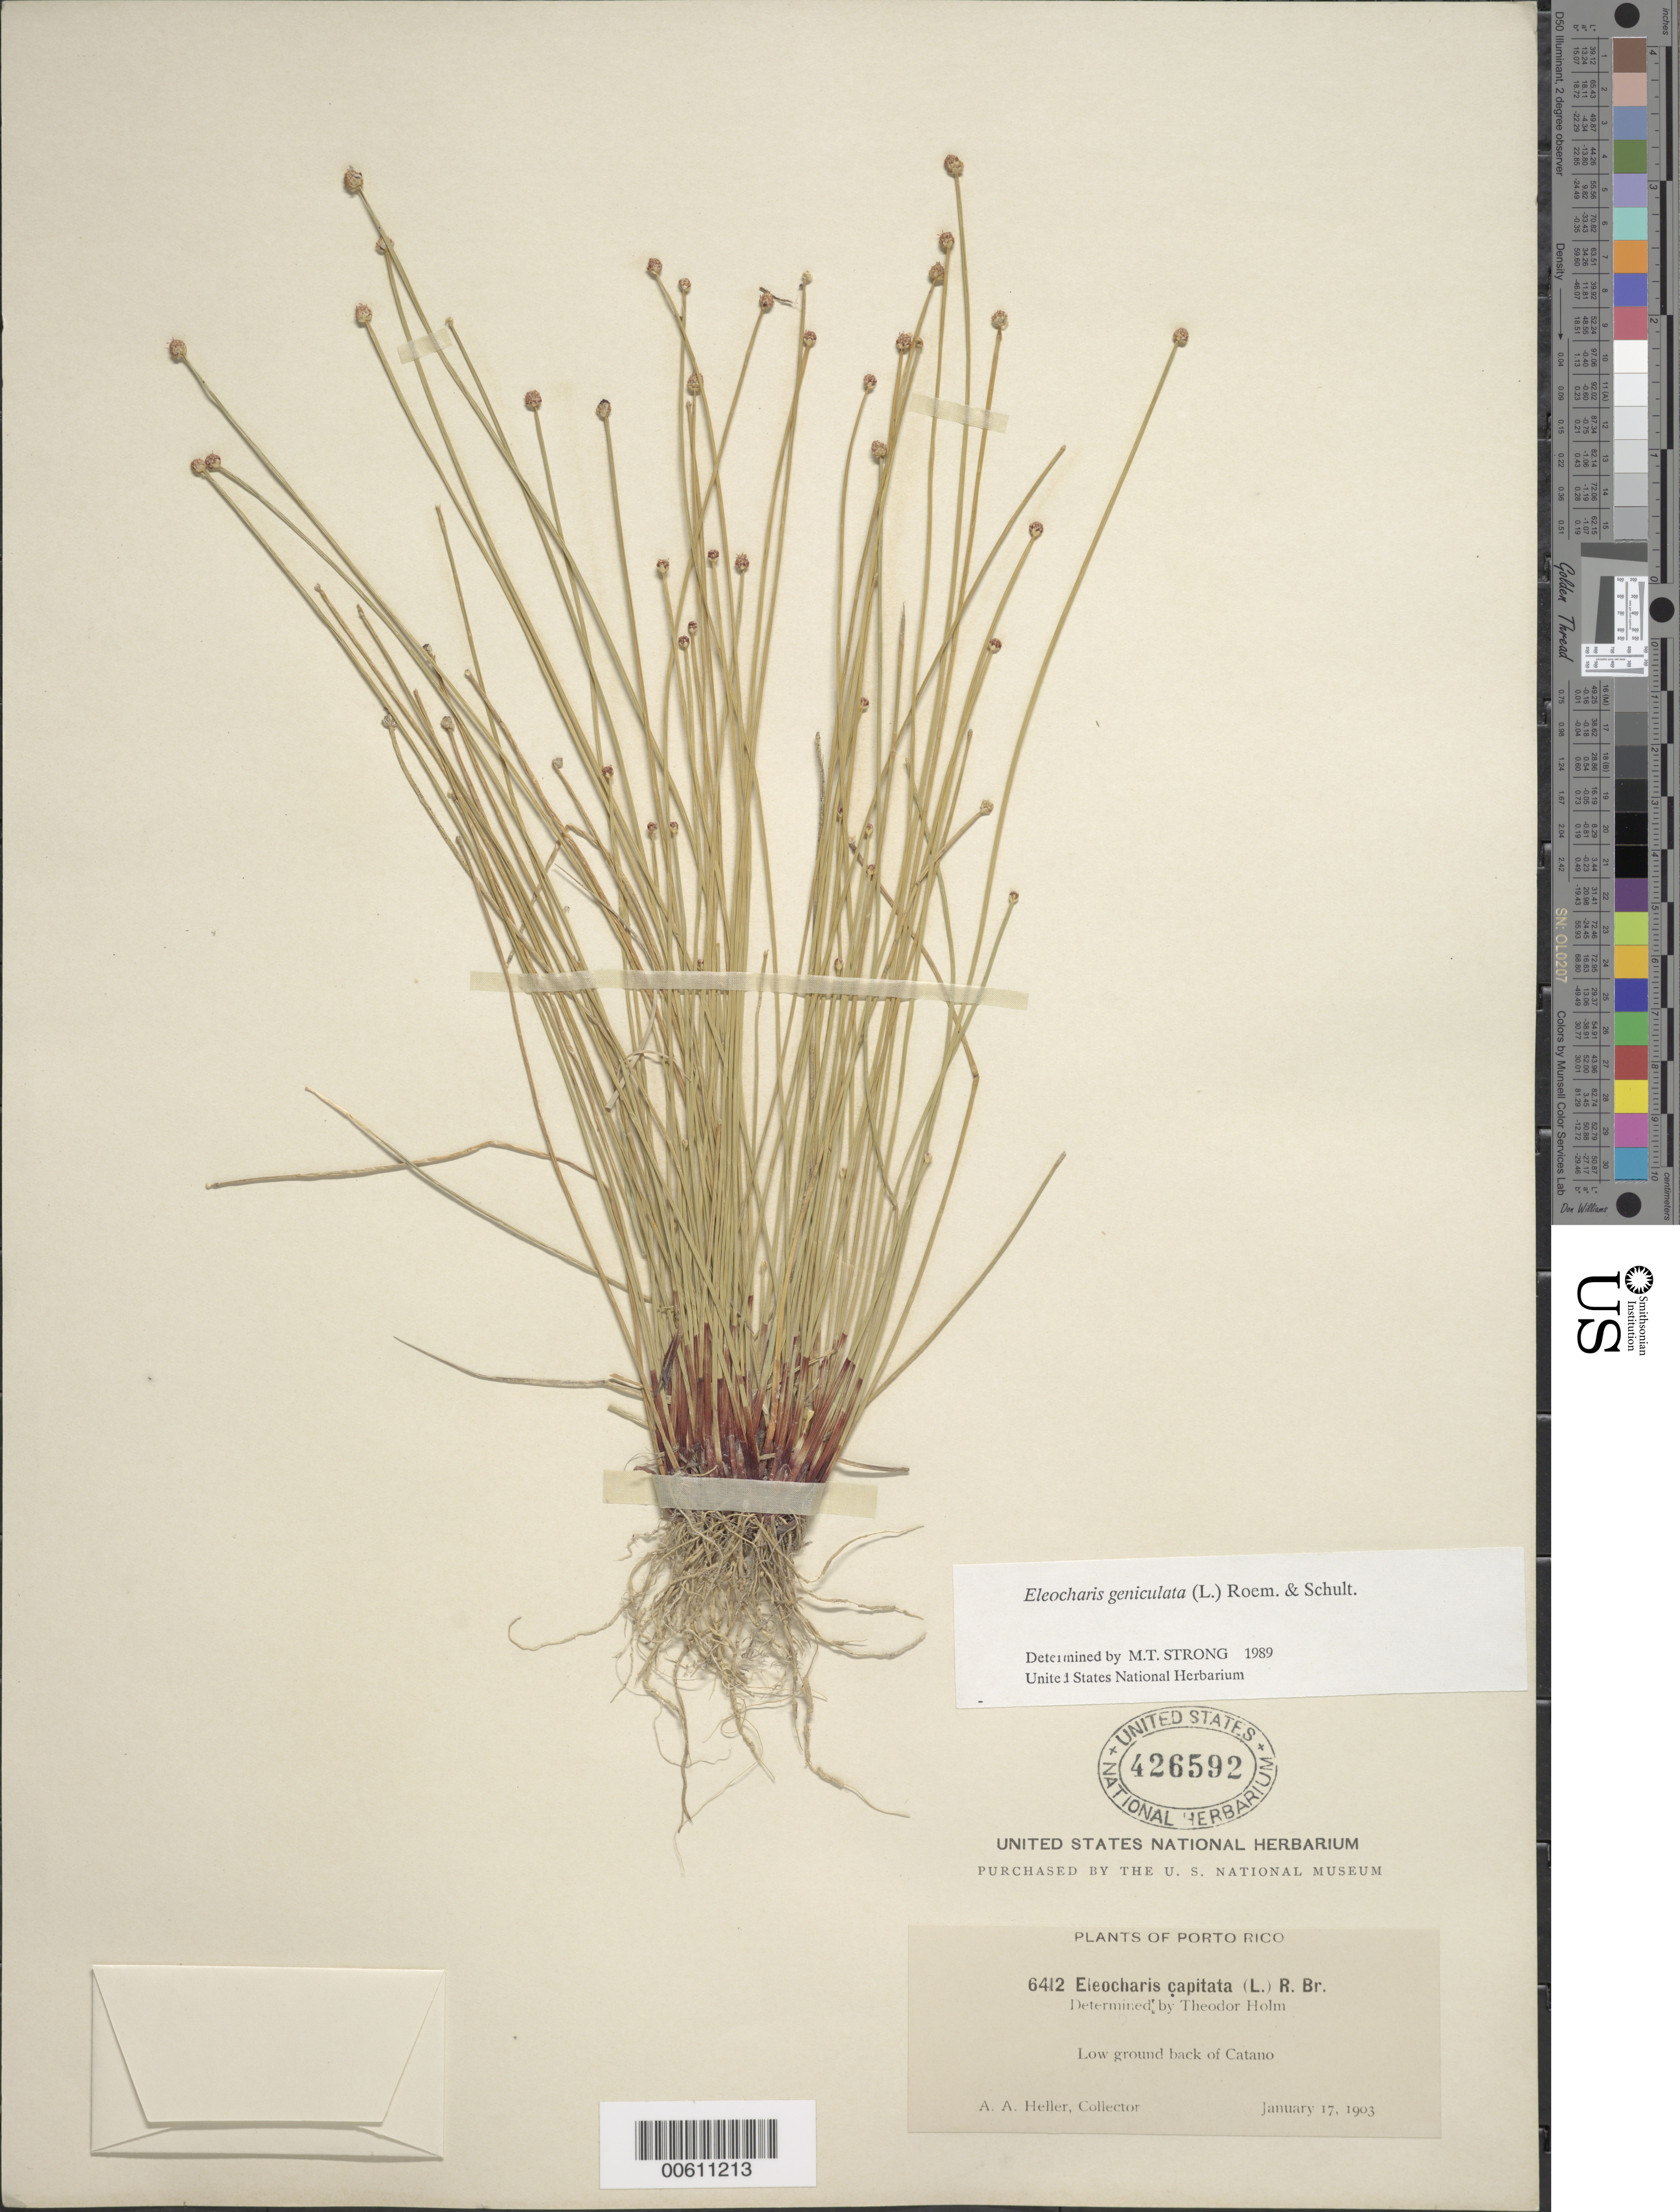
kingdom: Plantae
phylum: Tracheophyta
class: Liliopsida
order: Poales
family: Cyperaceae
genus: Eleocharis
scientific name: Eleocharis geniculata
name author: (L.) Roem. & Schult.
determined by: Strong, M. T., (US), Smithsonian Institution - National Museum of Natural History (UNITED STATES)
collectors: A. A. Heller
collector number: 6412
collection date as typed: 17 Jan 1903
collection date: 1903-01-17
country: Puerto Rico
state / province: Cataño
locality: Back of Cataño.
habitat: Low ground.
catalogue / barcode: US 426592